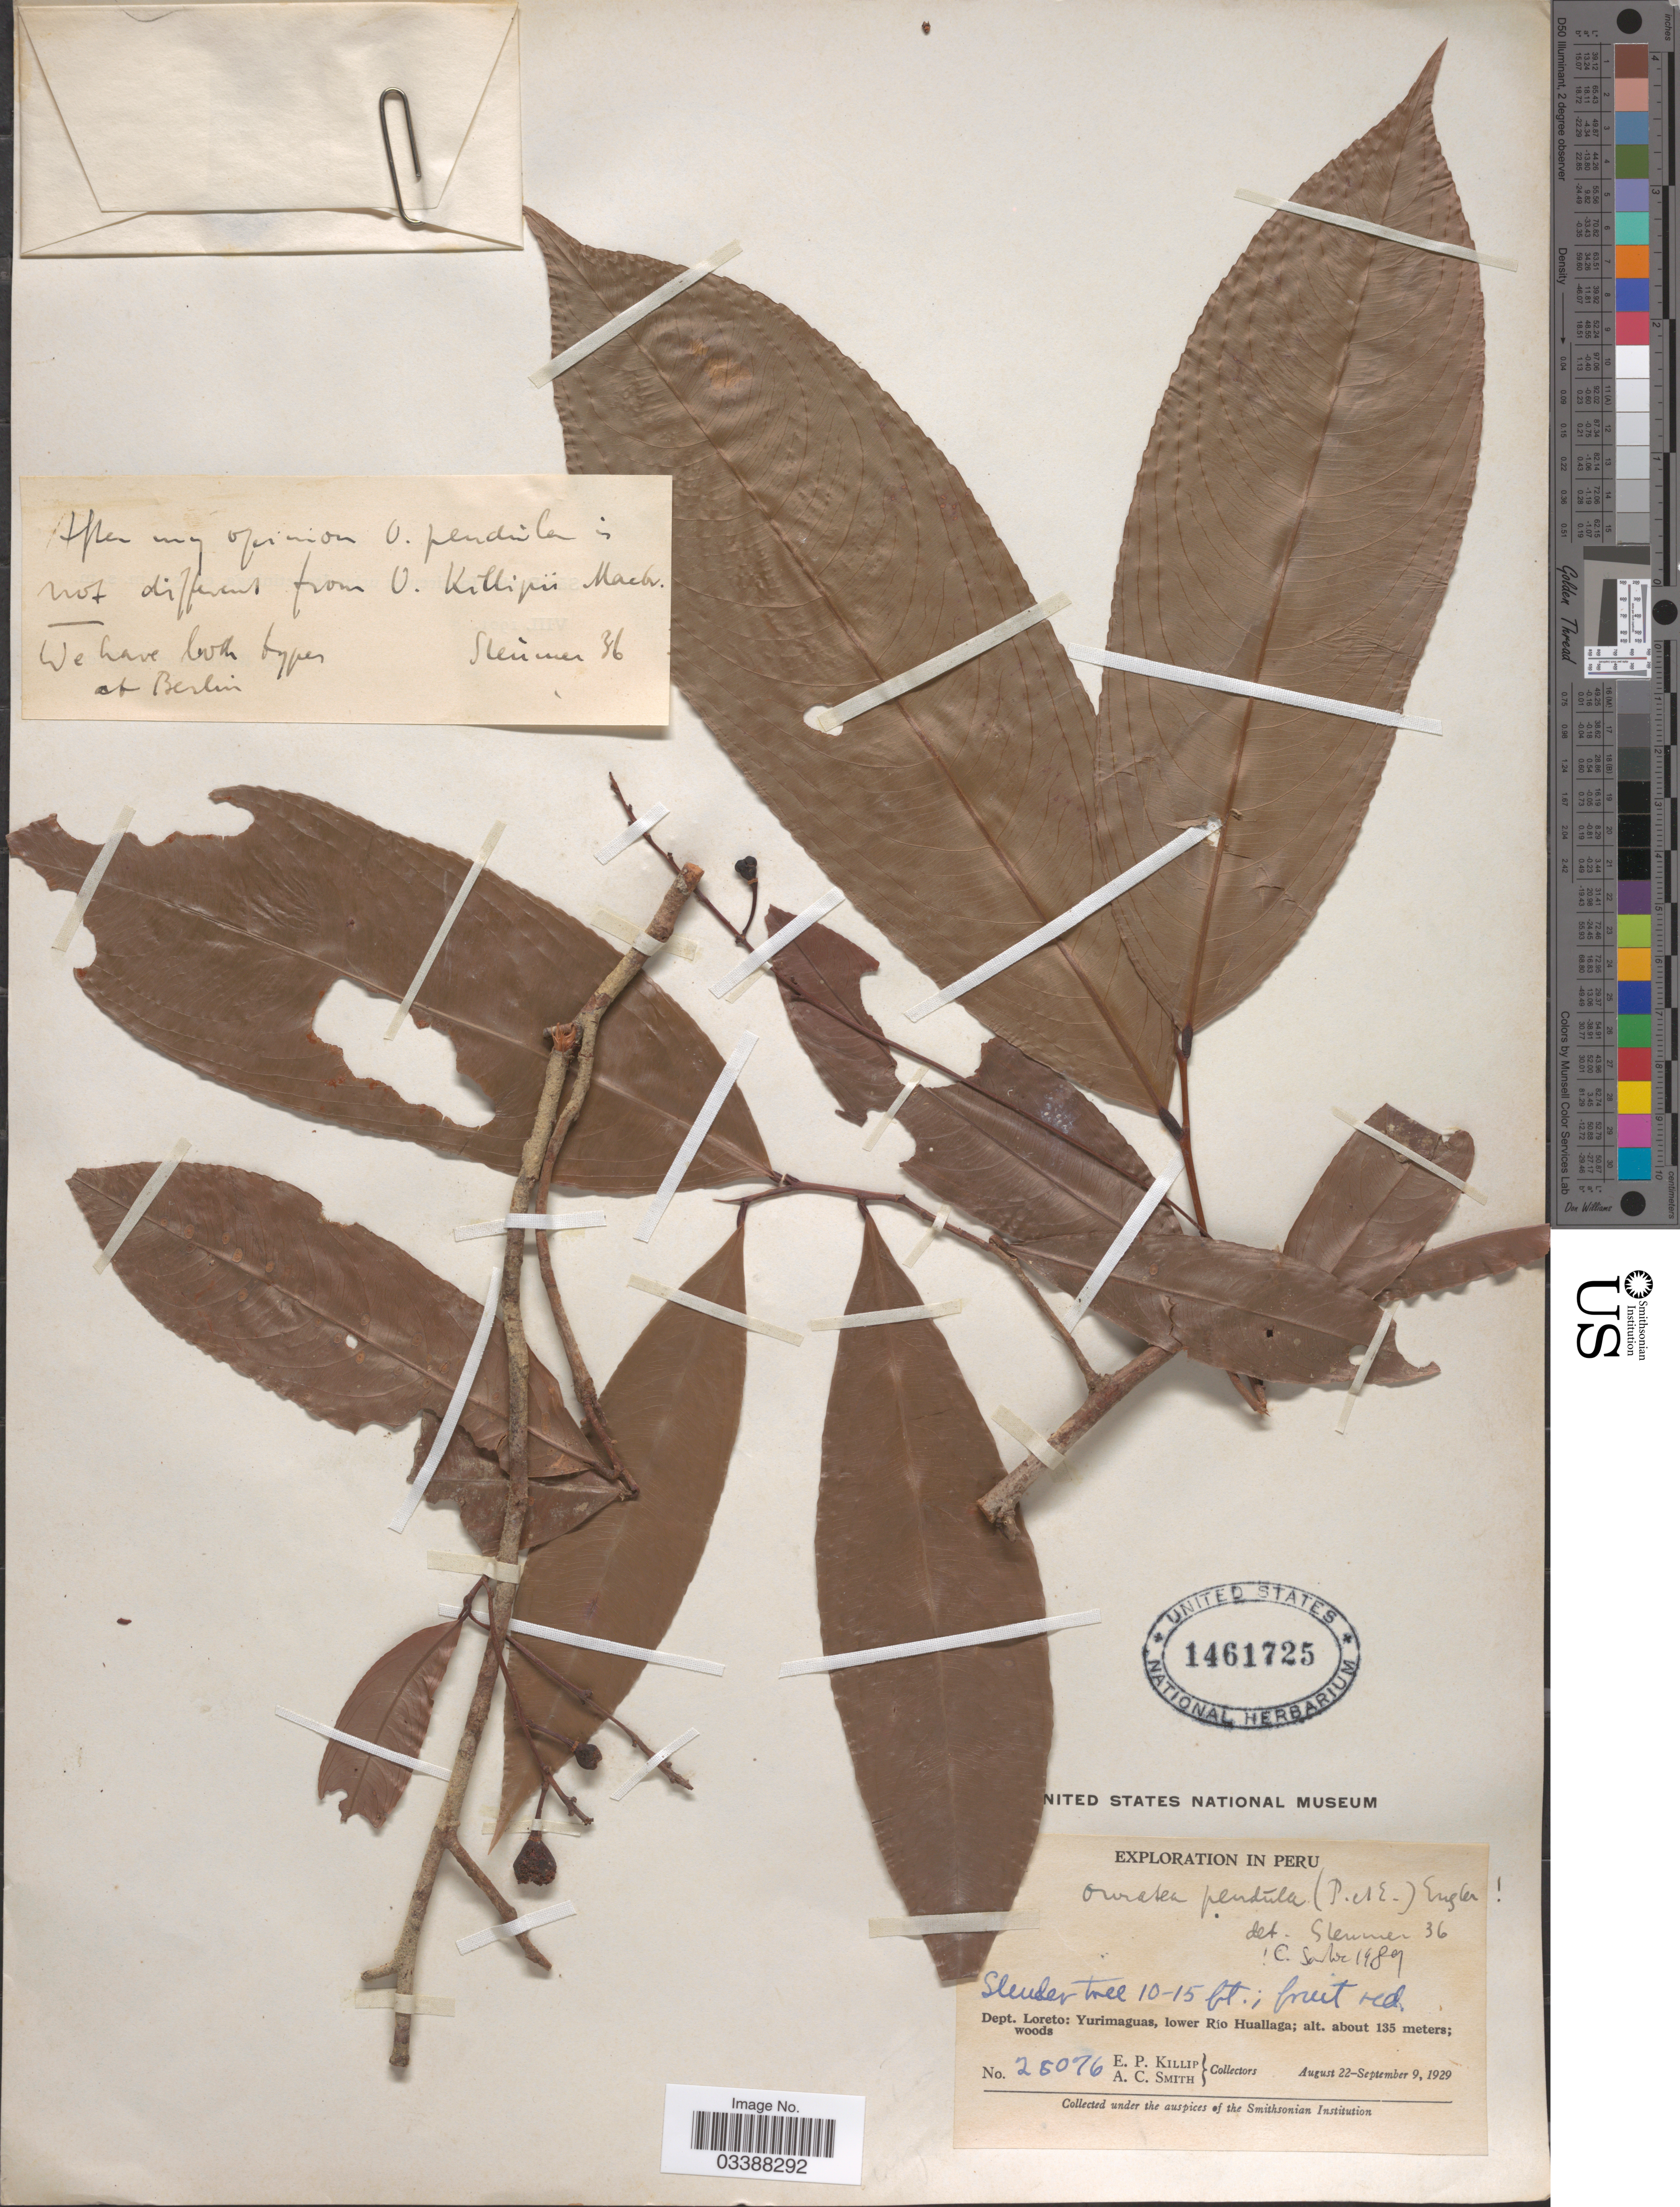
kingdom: Plantae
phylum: Tracheophyta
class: Magnoliopsida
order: Malpighiales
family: Ochnaceae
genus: Ouratea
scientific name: Ouratea pendula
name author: Poepp. ex Engl.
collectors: E. P. Killip & A. C. Smith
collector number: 28076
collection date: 1929-08-22/1929-09-09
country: Peru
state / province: Loreto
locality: Dept. Loreto: Yurimaguas, lower Río Huallaga.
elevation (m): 135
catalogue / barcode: US 1461725